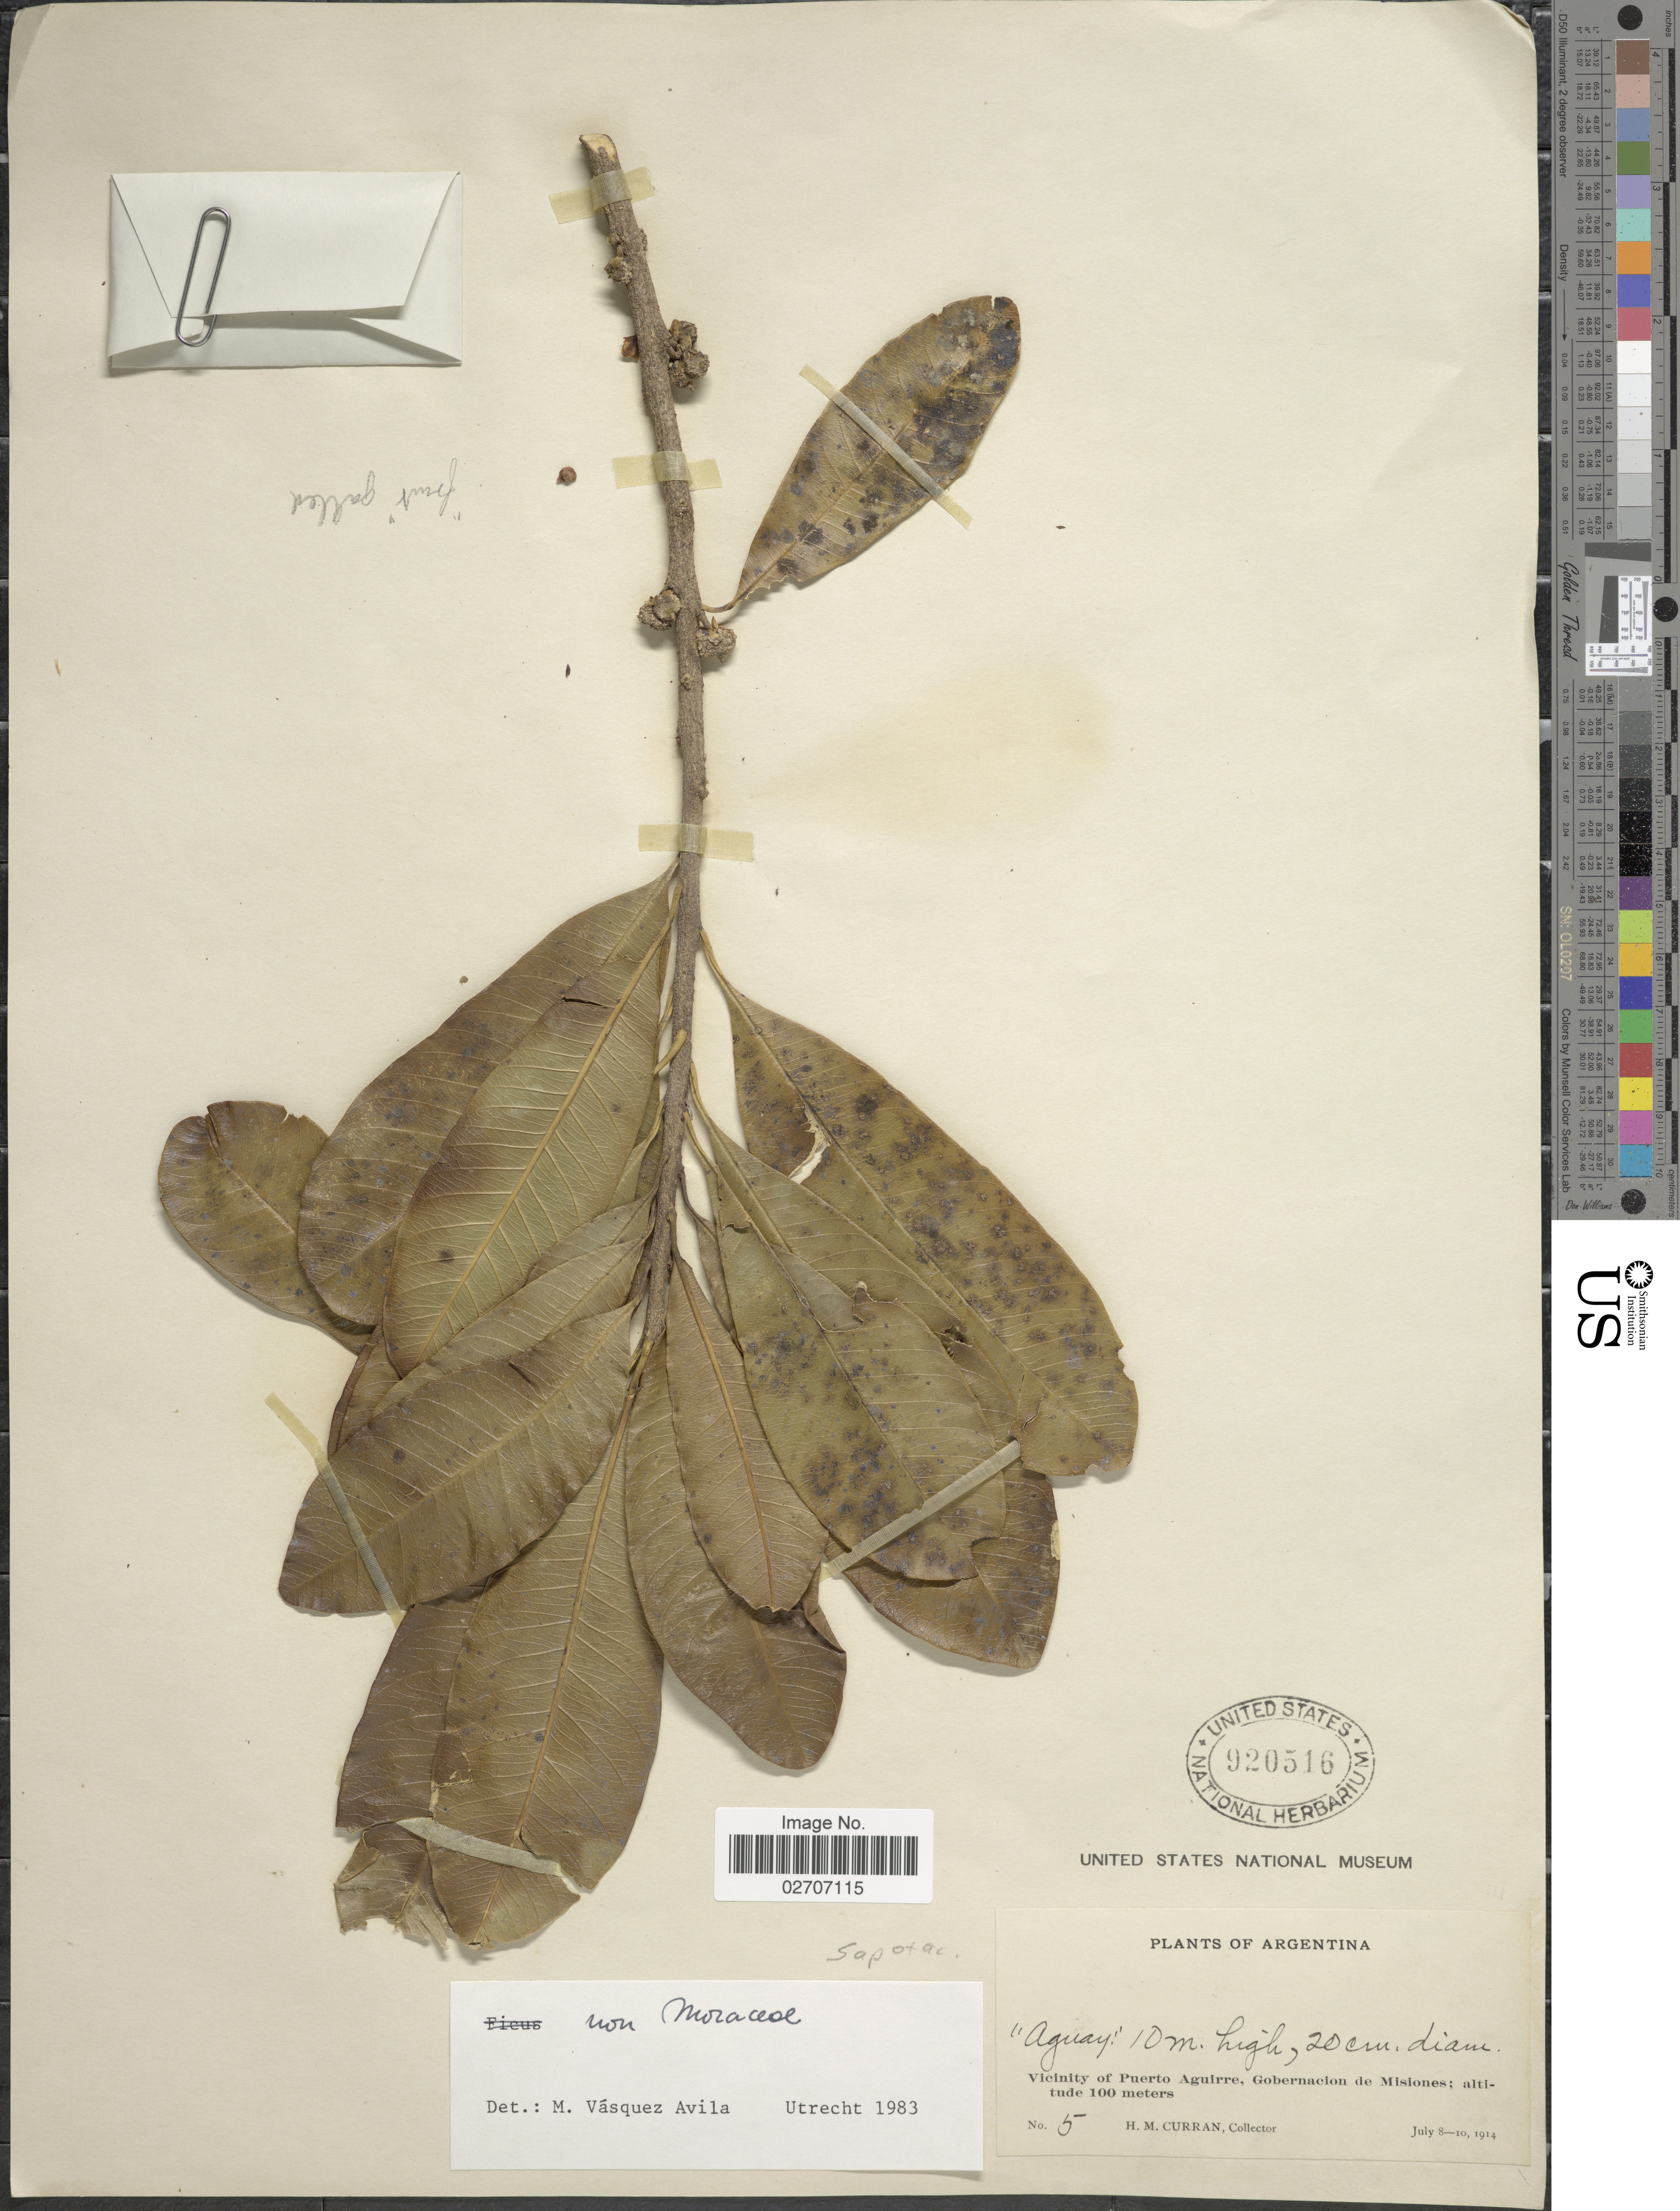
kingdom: Plantae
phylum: Tracheophyta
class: Magnoliopsida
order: Ericales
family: Sapotaceae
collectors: H. M. Curran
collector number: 5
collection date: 1914-07-08/1914-07-10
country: Argentina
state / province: Misiones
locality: Vicinity of Puerto Aguirre, Gobernacion de Misiones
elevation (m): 100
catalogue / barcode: US 920516